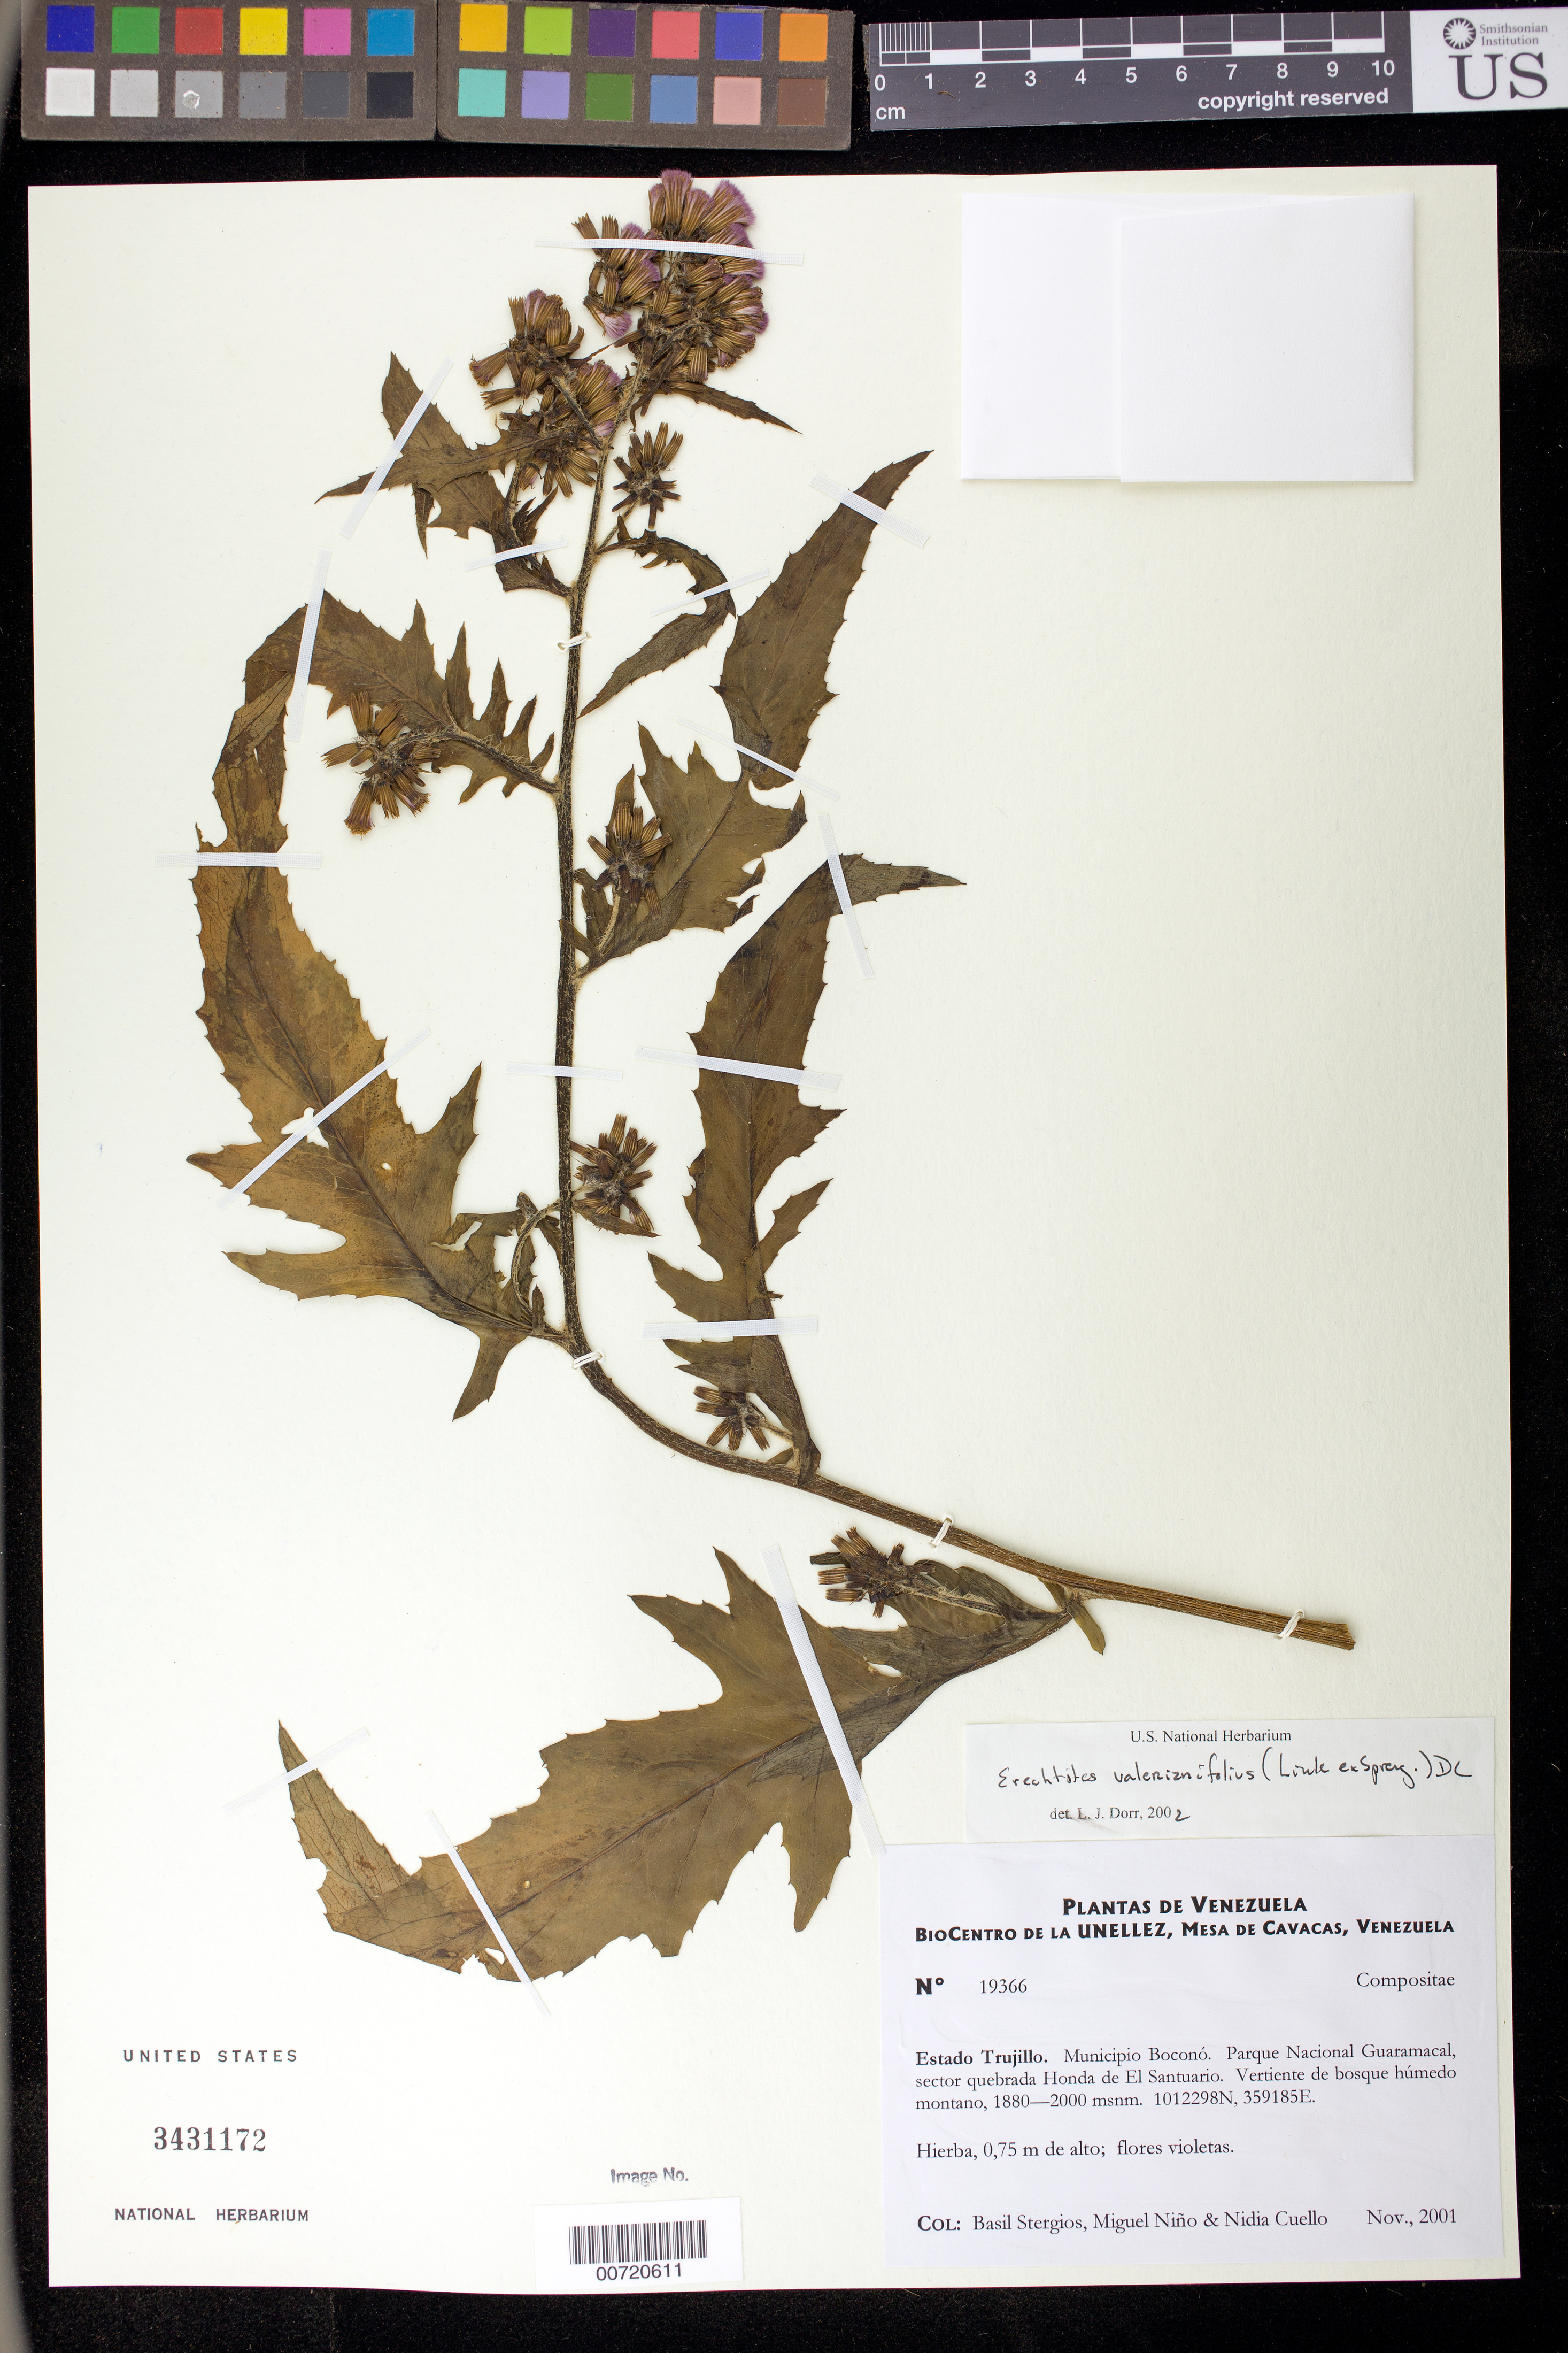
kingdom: Plantae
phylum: Tracheophyta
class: Magnoliopsida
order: Asterales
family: Asteraceae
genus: Erechtites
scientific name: Erechtites valerianifolius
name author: (Link ex Spreng.) DC.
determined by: Dorr, L. J., (BOT), Smithsonian Institution - National Museum of Natural History (UNITED STATES)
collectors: B. G. Stergios, S. M. Niño & N. L. Cuello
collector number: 19366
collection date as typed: Nov 2001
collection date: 2001-11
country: Venezuela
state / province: Trujillo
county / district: Boconó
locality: Parque Nacional Guaramacal. Sector quebrada Honda de El Santuario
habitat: Vertiente de bosque húmedo montano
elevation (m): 1880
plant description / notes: PORT, US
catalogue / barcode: US 3431172